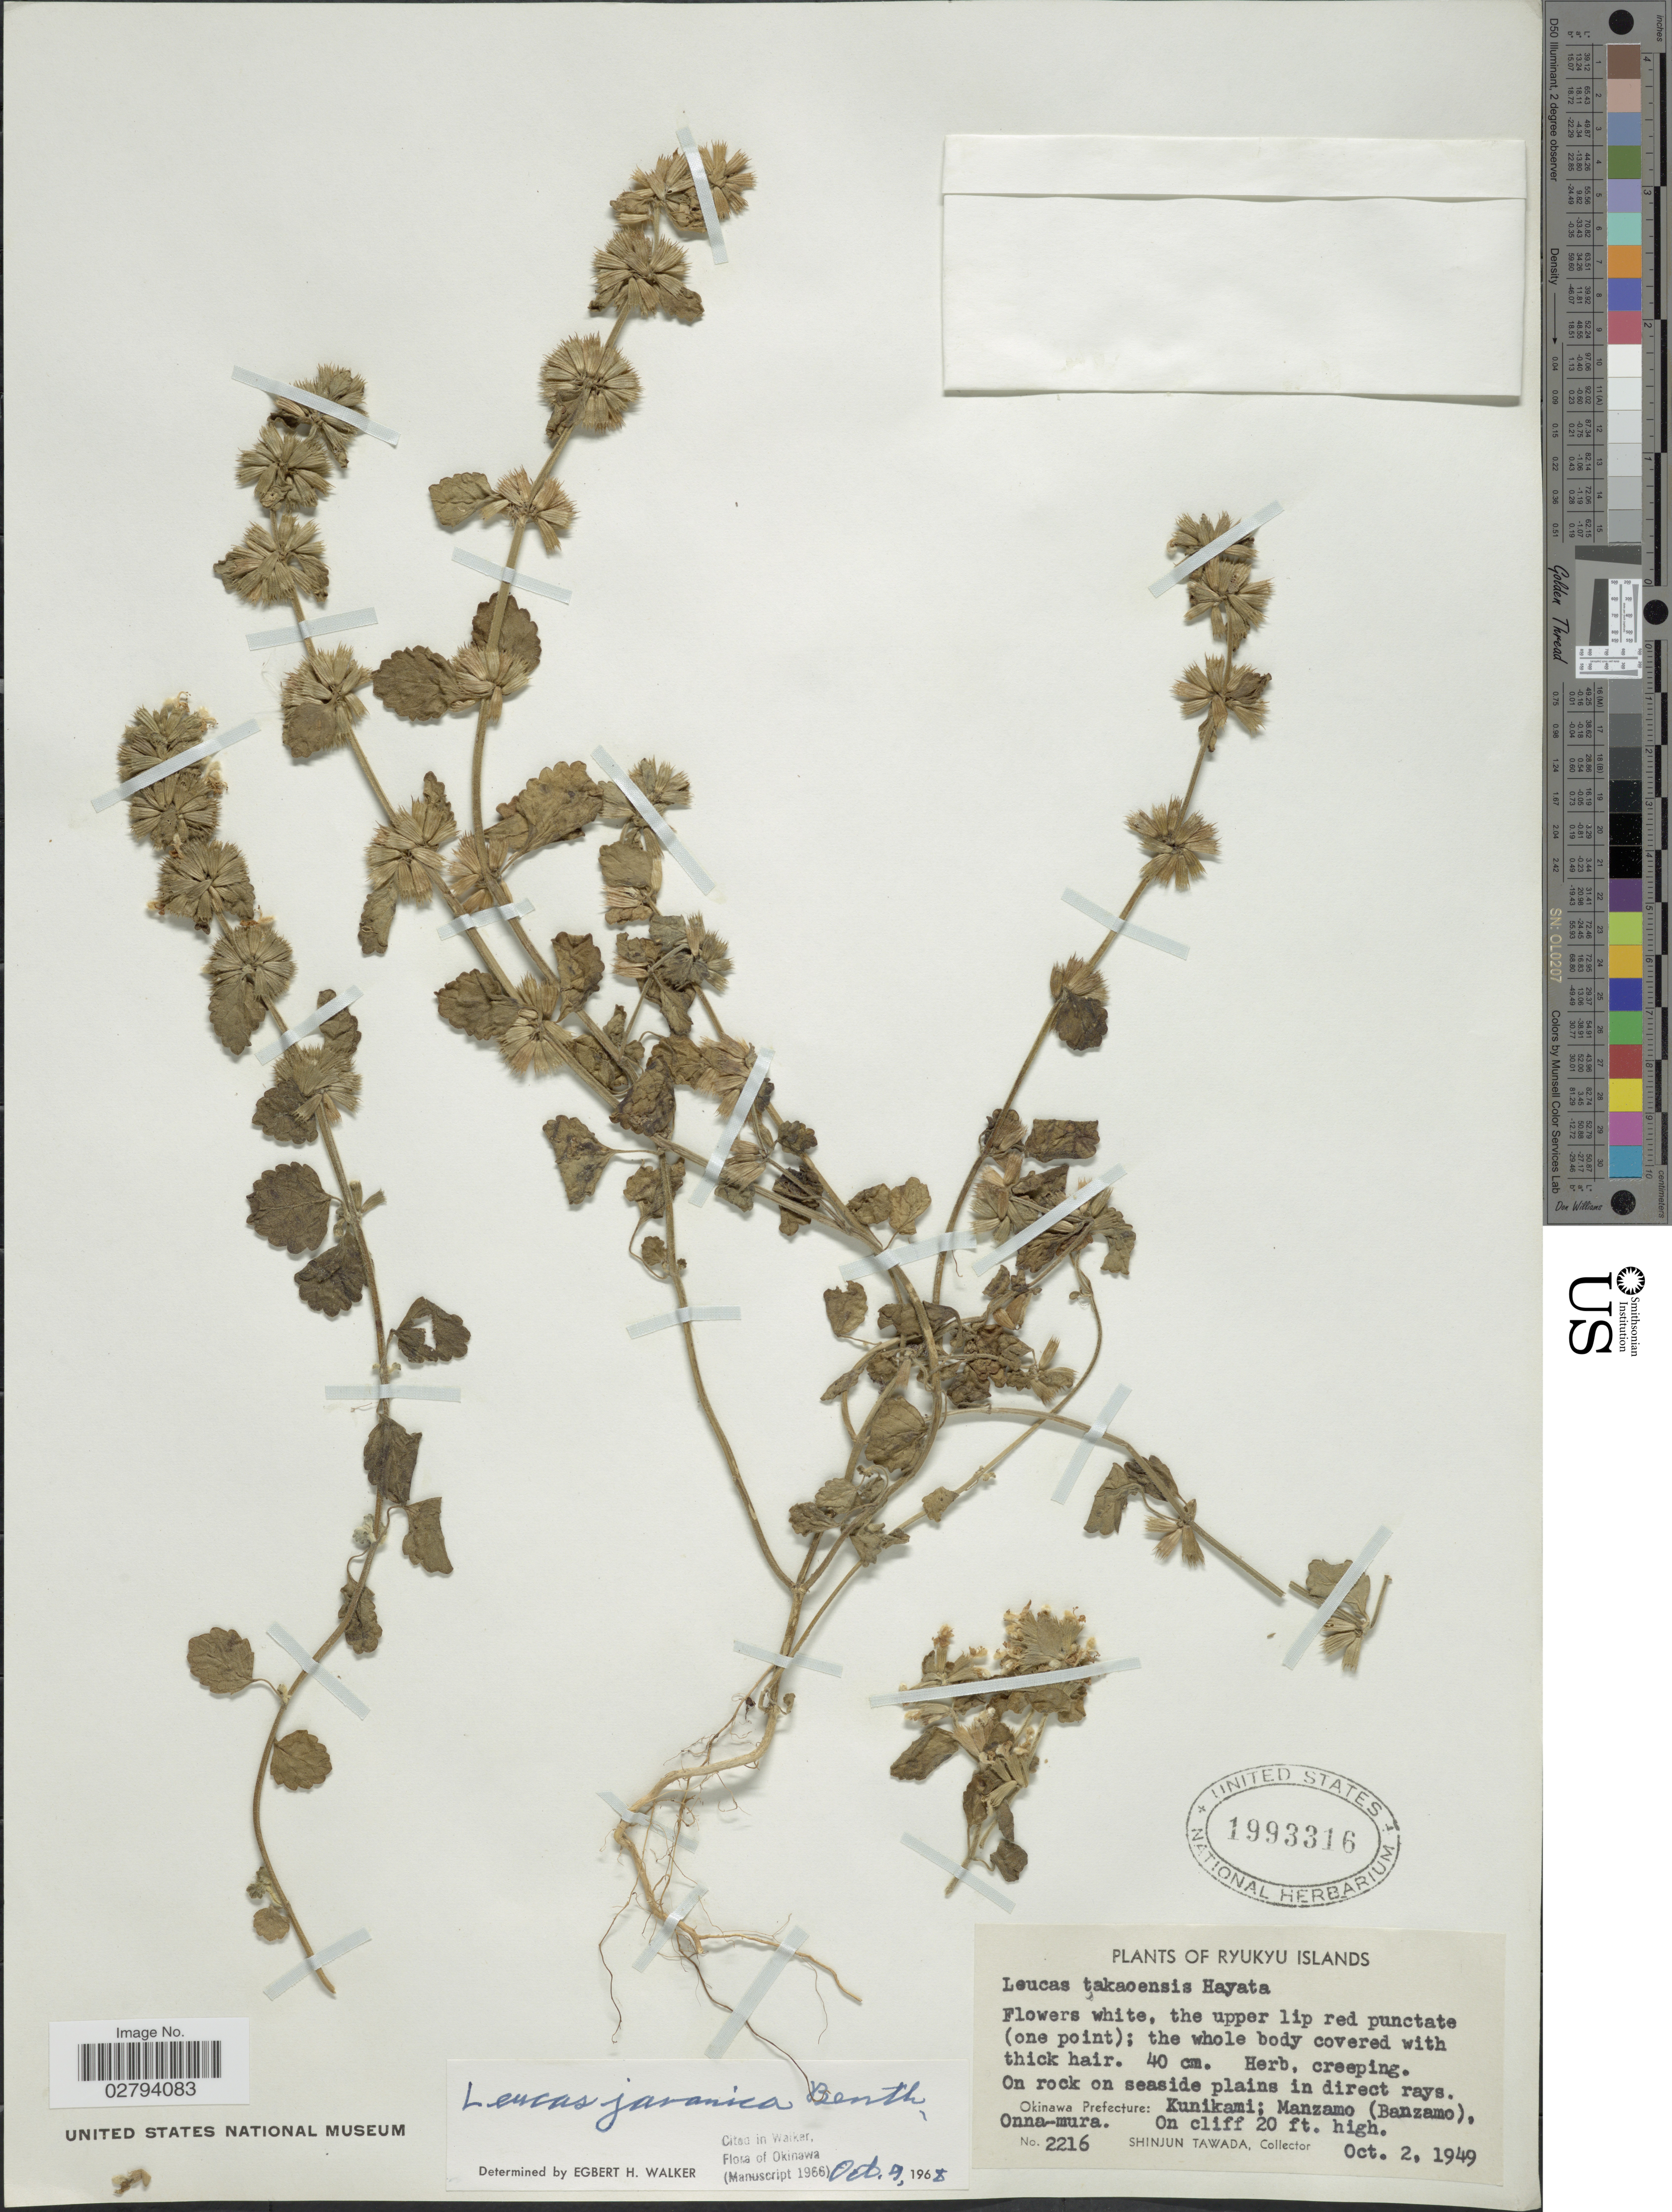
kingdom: Plantae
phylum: Tracheophyta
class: Magnoliopsida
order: Lamiales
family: Lamiaceae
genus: Leucas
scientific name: Leucas javanica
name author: Benth.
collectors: S. Tawada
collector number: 2216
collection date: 1949-10-02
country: Japan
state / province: Okinawa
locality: Ryukyu Islands, Okinawa Prefecture: Kunikami; Manzamo (Banzamo), Onna-mura.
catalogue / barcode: US 1993316